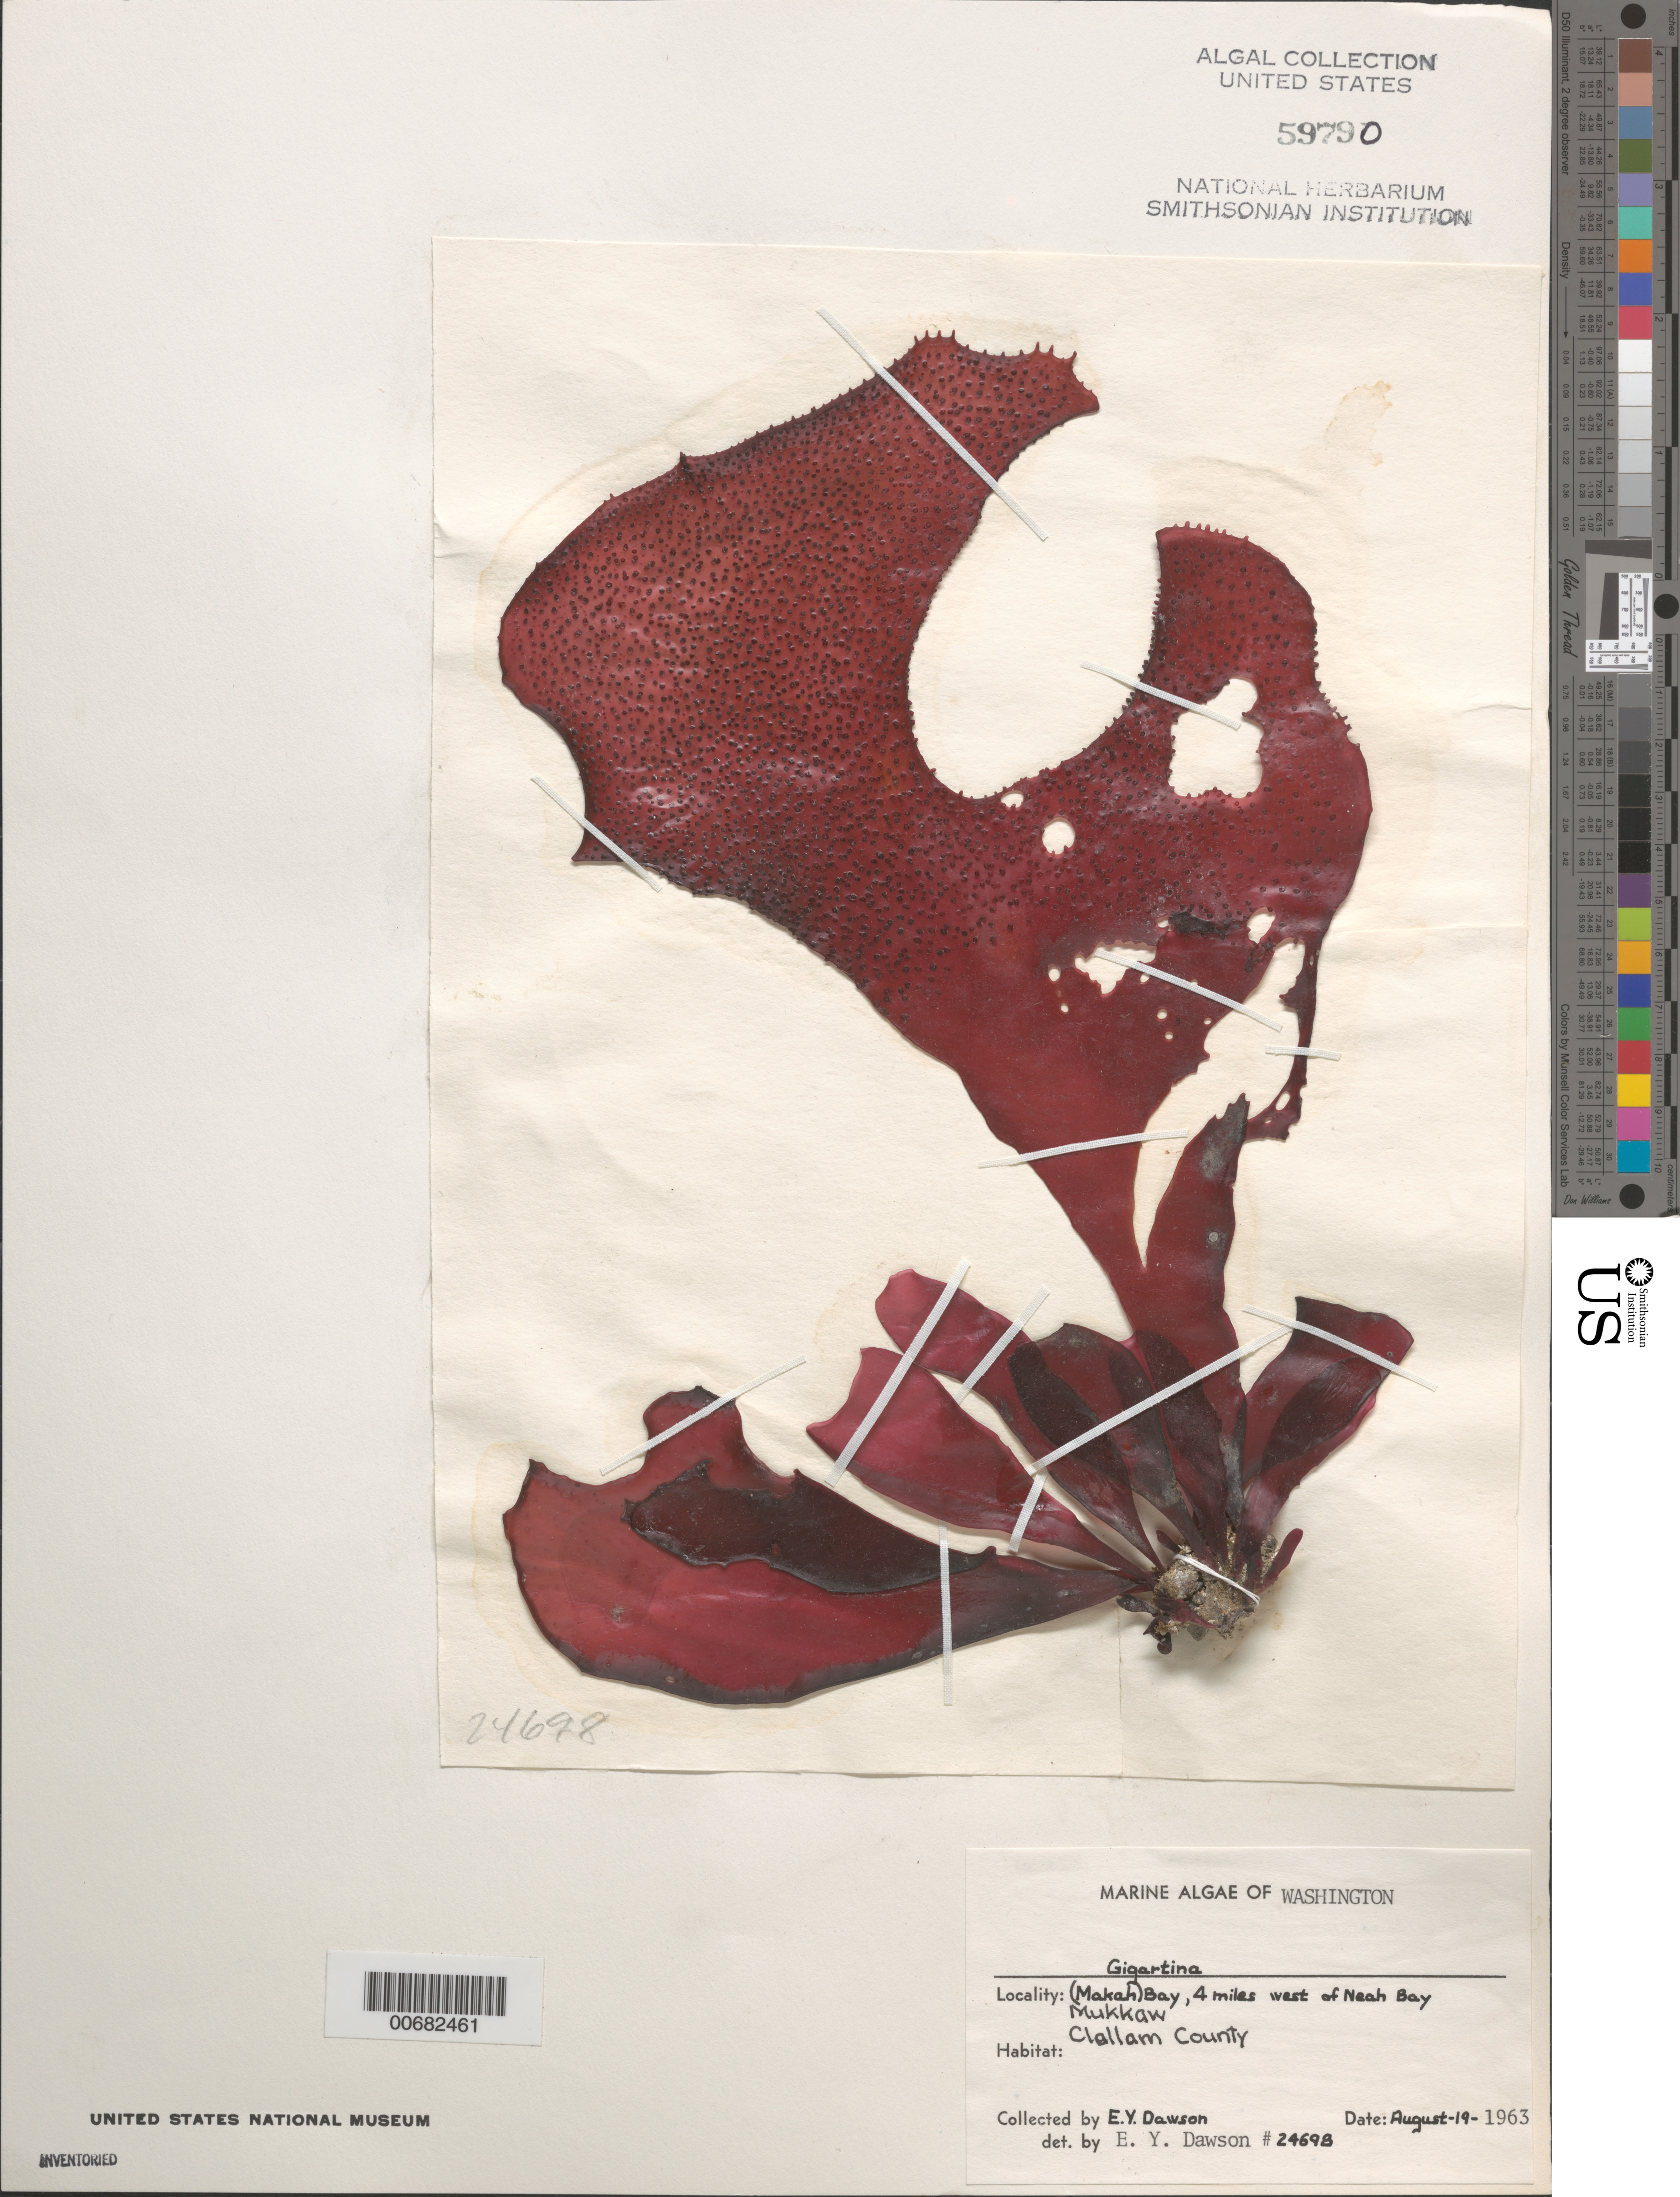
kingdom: Plantae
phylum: Rhodophyta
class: Florideophyceae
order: Gigartinales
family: Gigartinaceae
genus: Gigartina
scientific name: Gigartina sp.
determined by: Dawson, E. Y.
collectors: E. Y. Dawson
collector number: EYD 24698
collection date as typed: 19 Aug 1963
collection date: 1963-08-19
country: United States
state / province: Washington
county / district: Clallam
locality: Mukkaw Bay (Makah Bay), 4 miles west of Neah Bay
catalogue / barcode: US 59790